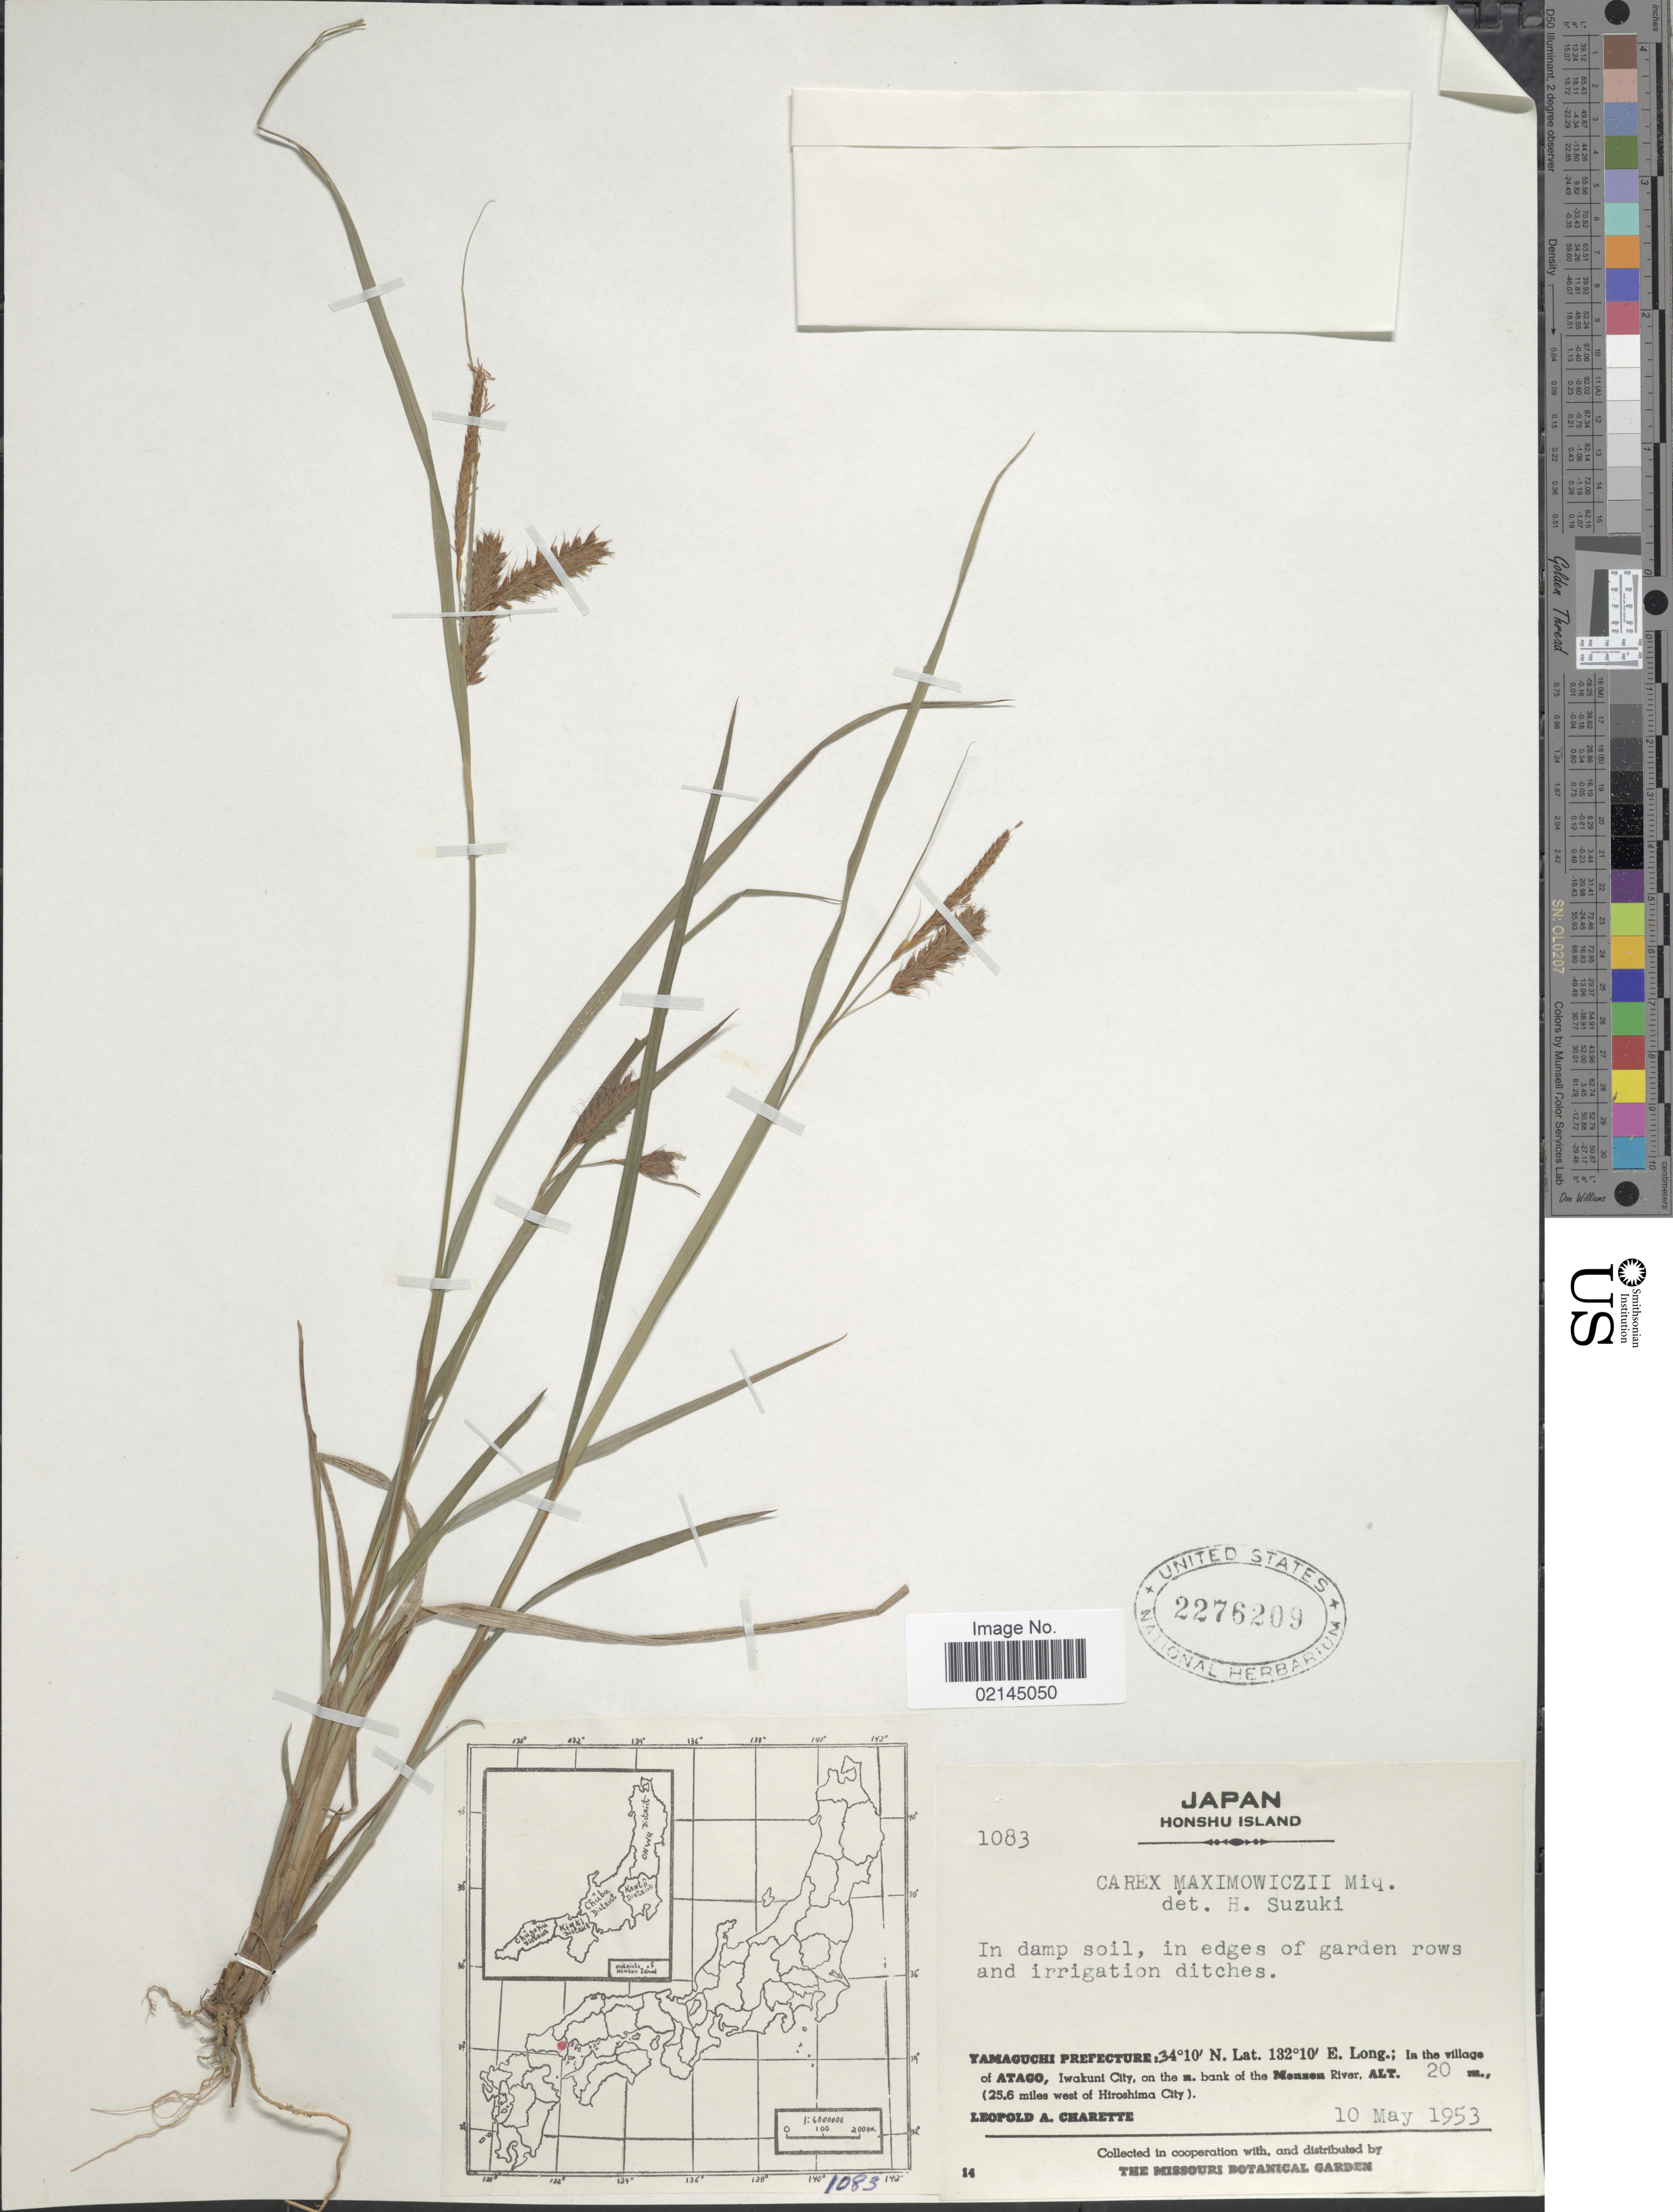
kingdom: Plantae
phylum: Tracheophyta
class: Liliopsida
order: Poales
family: Cyperaceae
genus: Carex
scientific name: Carex maximowiczii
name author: Miq.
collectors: L. A. Charette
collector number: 1083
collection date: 1953-05-10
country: Japan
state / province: Yamaguti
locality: Honshu Island, Yamaguchi Prefecture, in the village of Atago, Iwakuni City, on the n. bank of the Monzen River, (25.6 miles west of Hiroshima City)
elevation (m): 20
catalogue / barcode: US 2276209